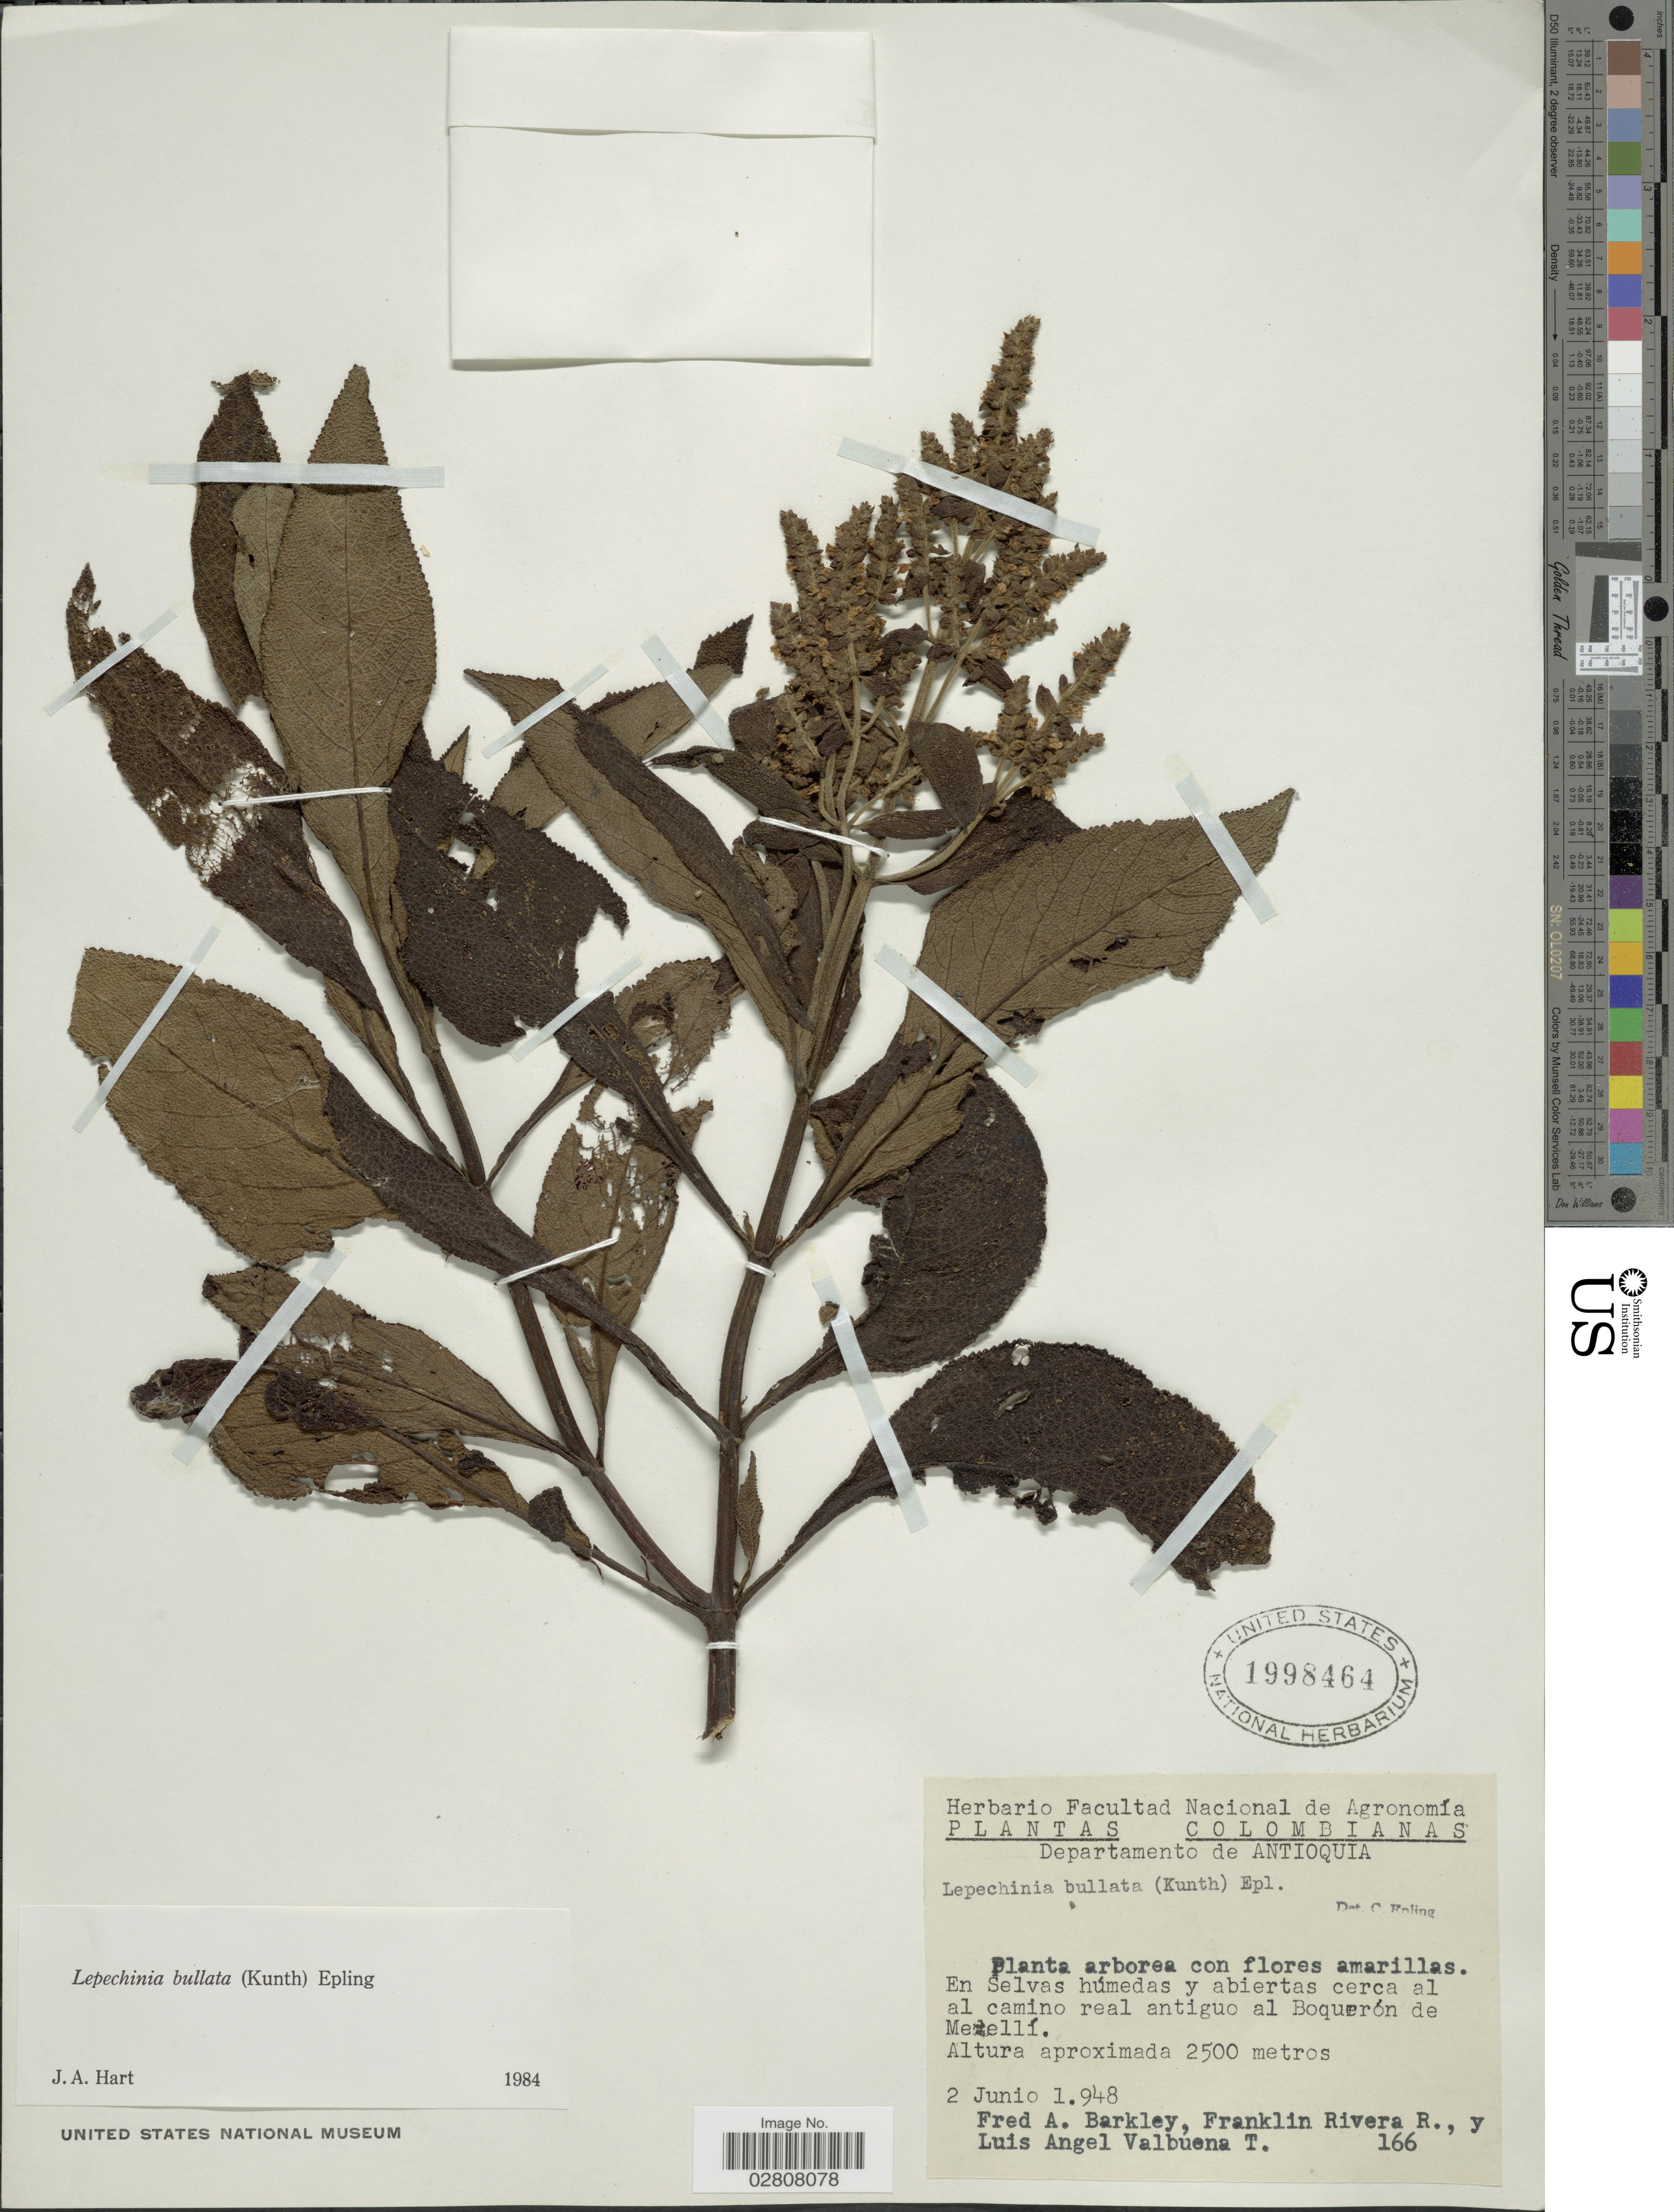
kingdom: Plantae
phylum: Tracheophyta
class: Magnoliopsida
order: Lamiales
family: Lamiaceae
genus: Lepechinia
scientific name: Lepechinia bullata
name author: (Kunth) Epling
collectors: F. A. Barkley, F. Rivera R. & L. Valbuena T.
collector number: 166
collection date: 1948-06-02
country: Colombia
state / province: Antioquia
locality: Departamento de Antioquia. El Selvas húmedas y abiertas cerca el al camino real antiguo al Boquerón de Mezellí [interpreted].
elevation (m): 2500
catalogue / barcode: US 1998464